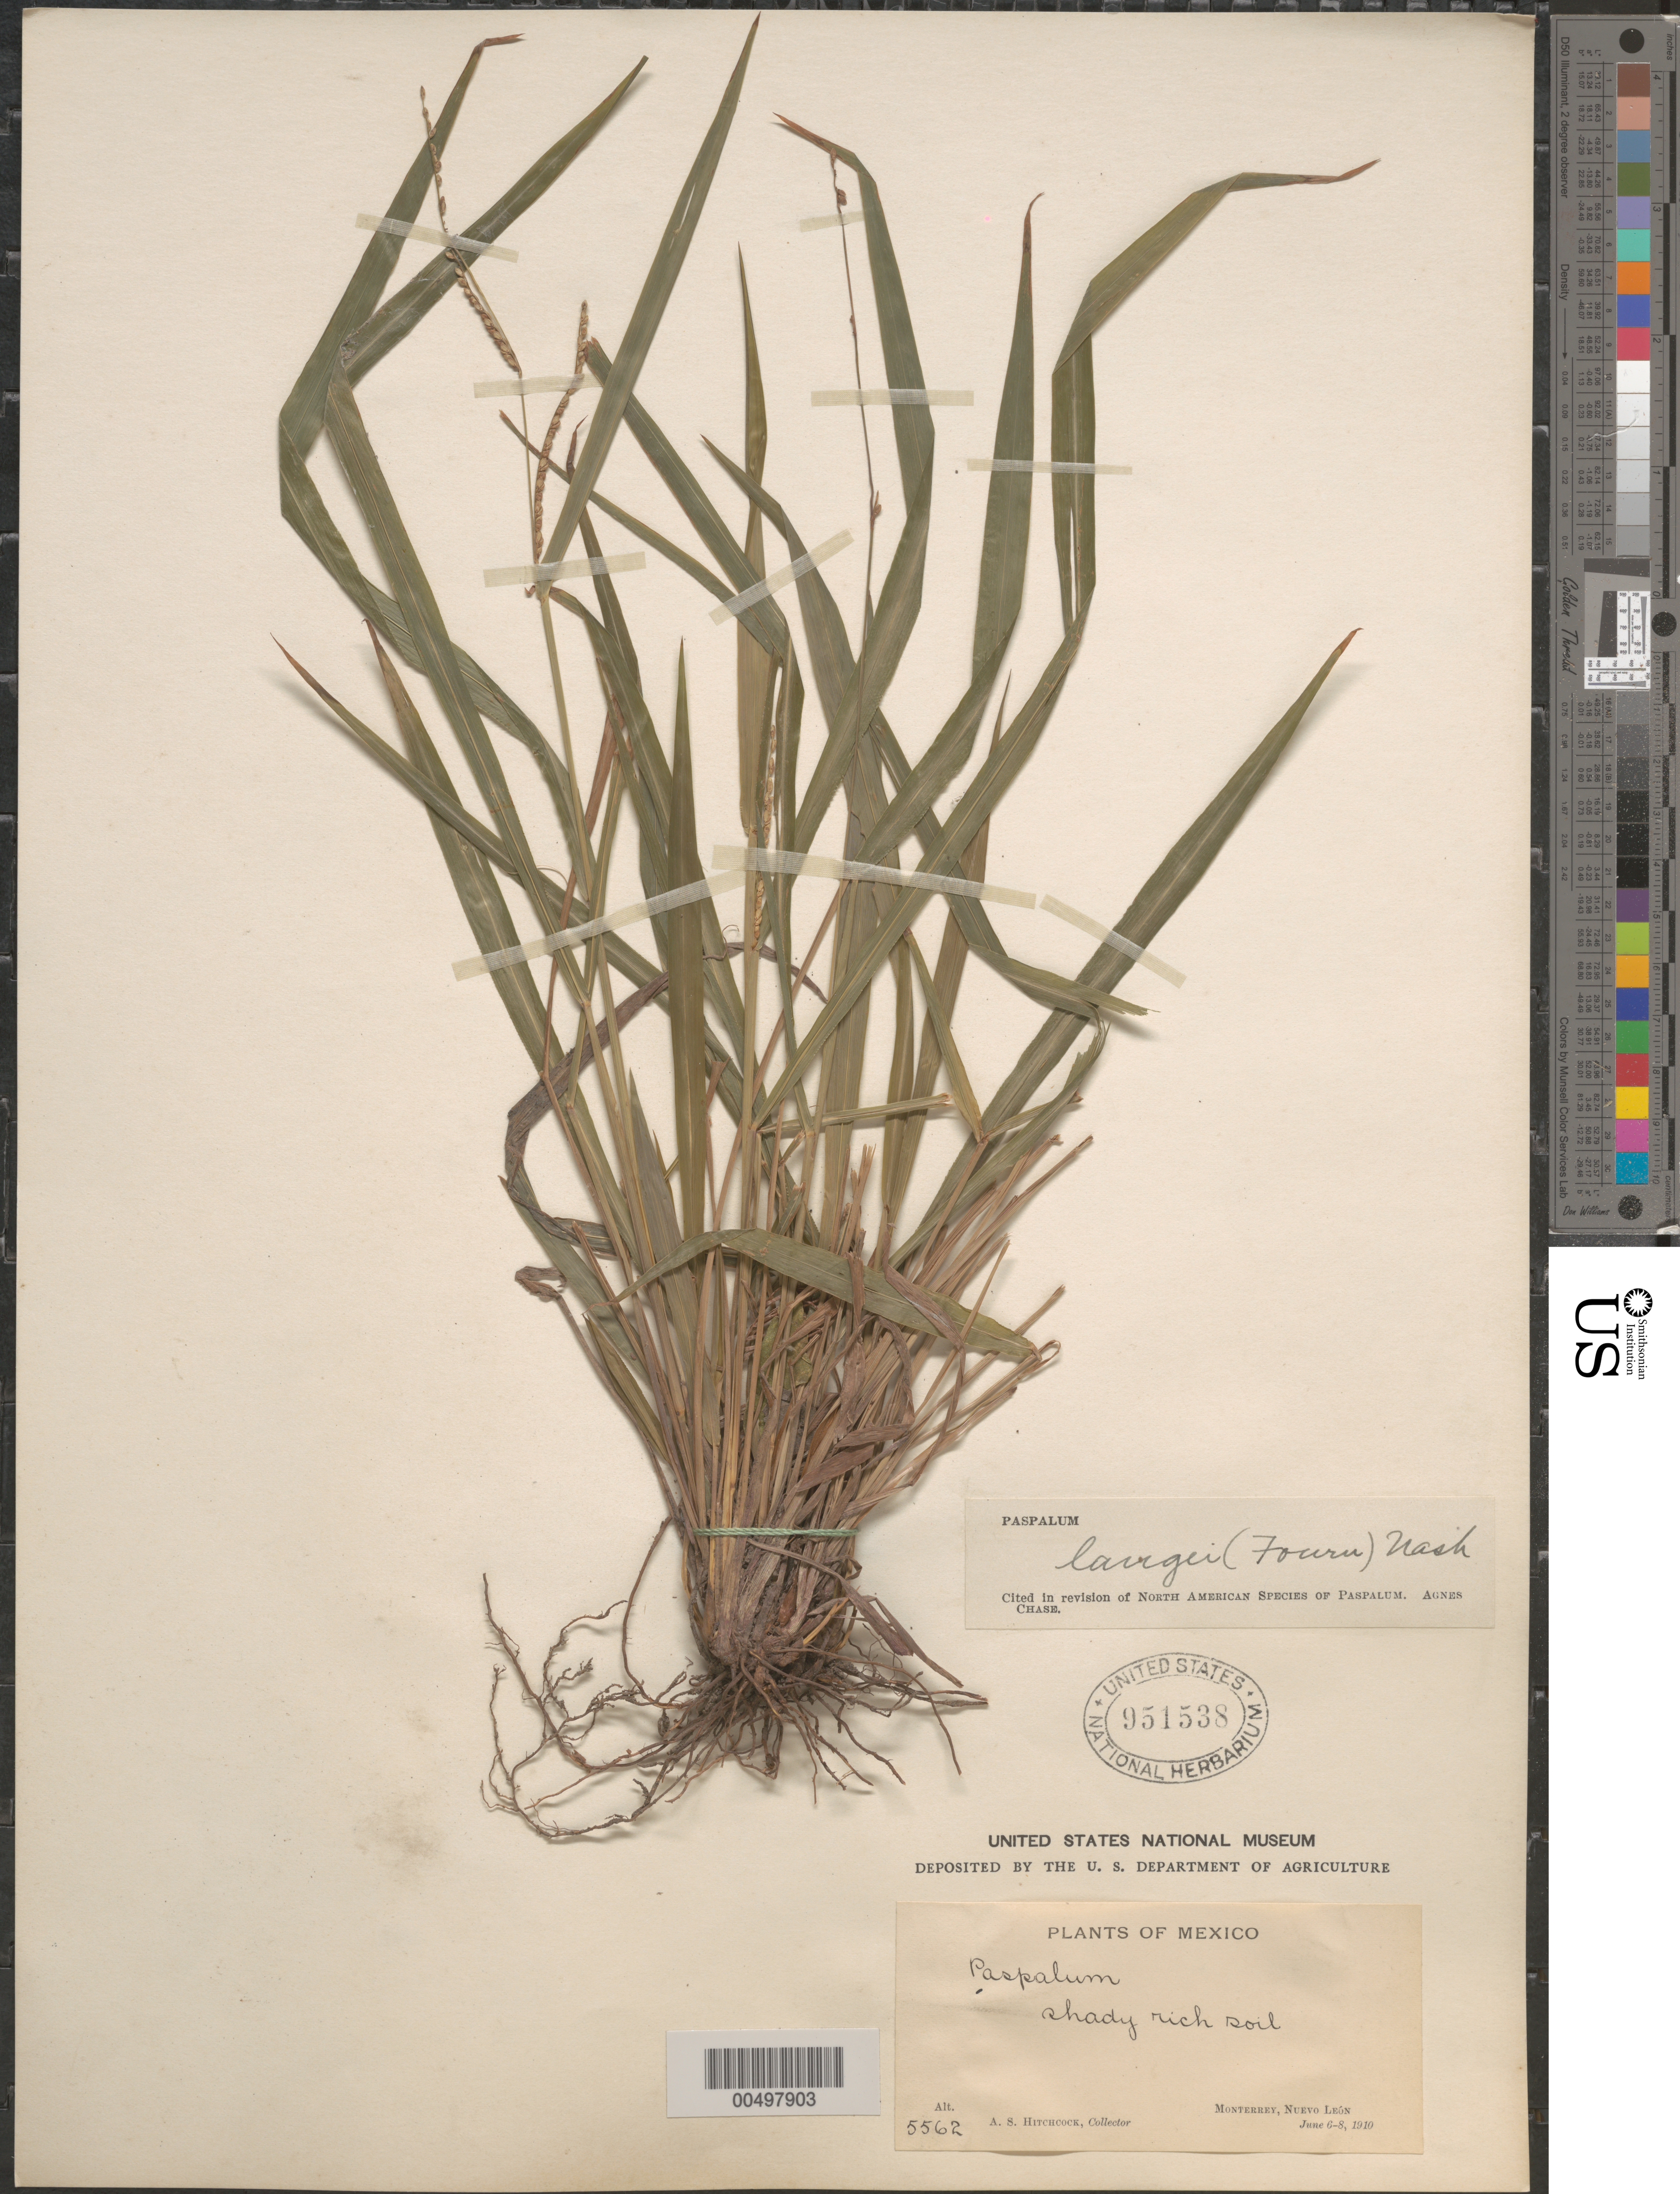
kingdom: Plantae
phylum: Tracheophyta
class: Liliopsida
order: Poales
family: Poaceae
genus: Paspalum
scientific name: Paspalum langei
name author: (E. Fourn.) Nash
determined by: Chase, [M.] Agnes, (US)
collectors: A. S. Hitchcock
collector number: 5562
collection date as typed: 6 Jun 1910 to 8 Jun 1910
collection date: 1910-06-06/1910-06-08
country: Mexico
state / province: Nuevo León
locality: Monterrey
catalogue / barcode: US 951538